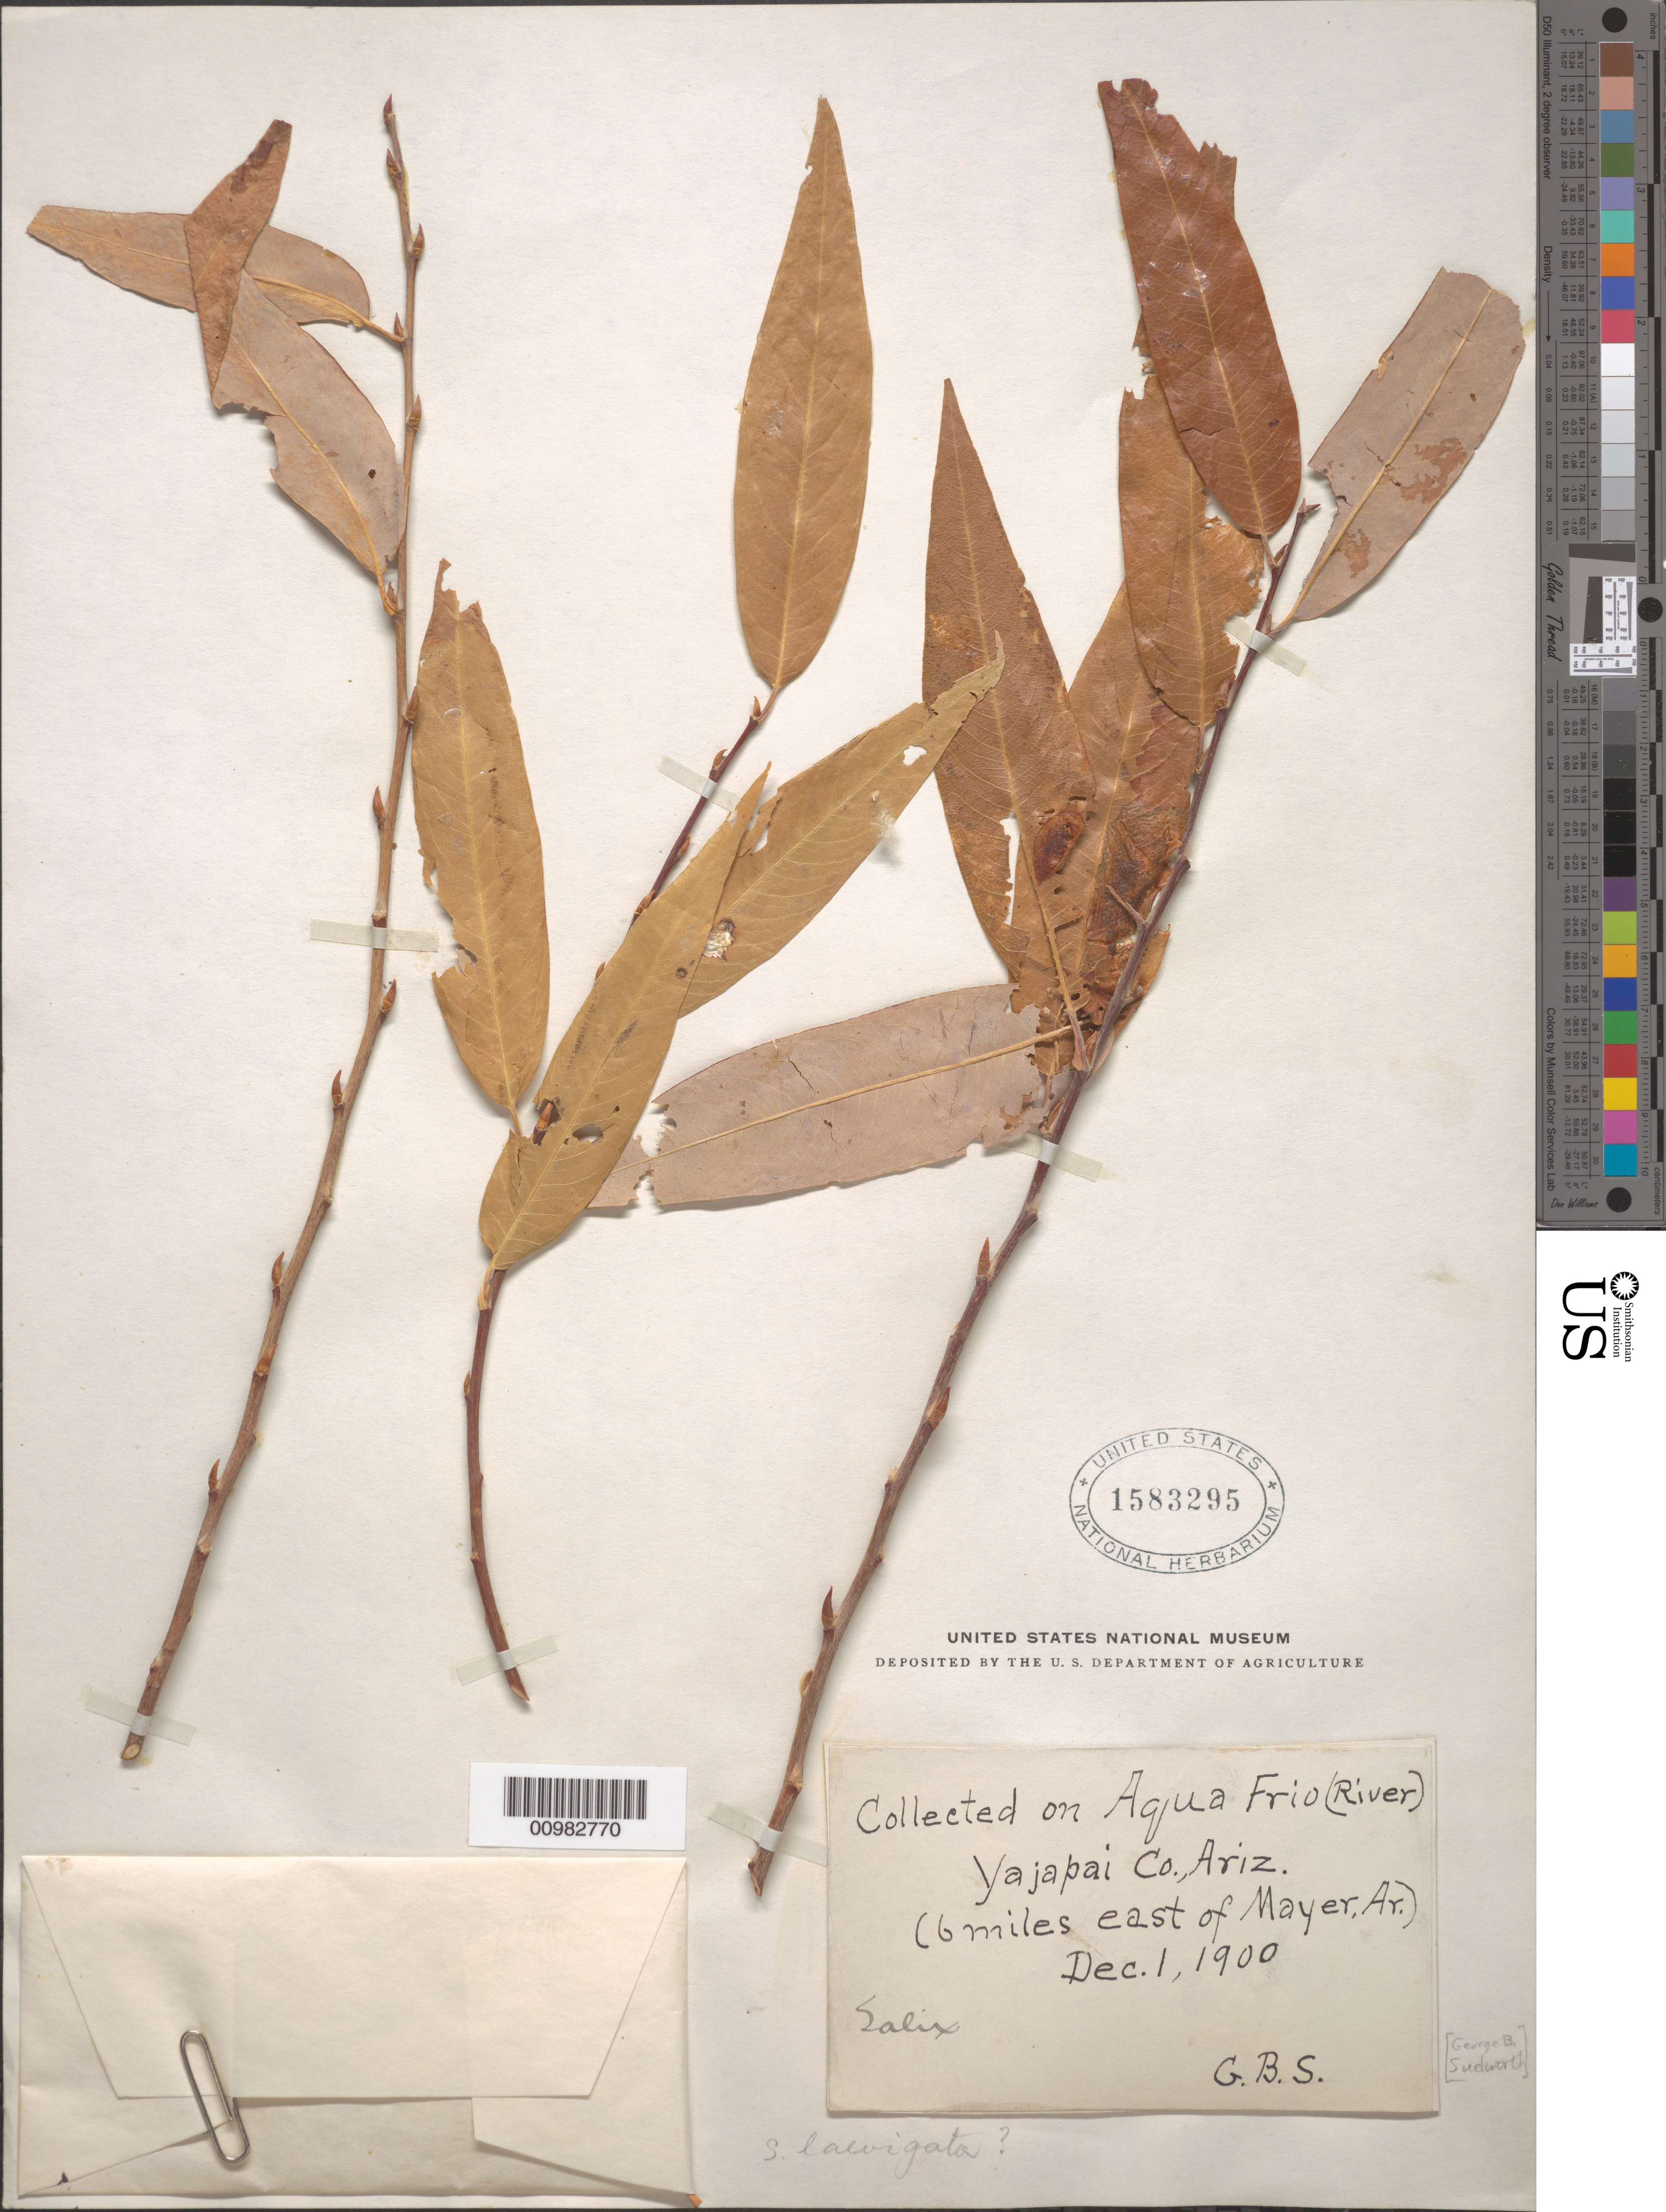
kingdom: Plantae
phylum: Tracheophyta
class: Magnoliopsida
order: Malpighiales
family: Salicaceae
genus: Salix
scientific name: Salix laevigata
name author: Bebb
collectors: G. B. Sudworth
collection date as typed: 01 Dec 1900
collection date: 1900-12-01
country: United States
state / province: Arizona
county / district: Yavapai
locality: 6 miles E of Mayer.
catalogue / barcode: US 1583295